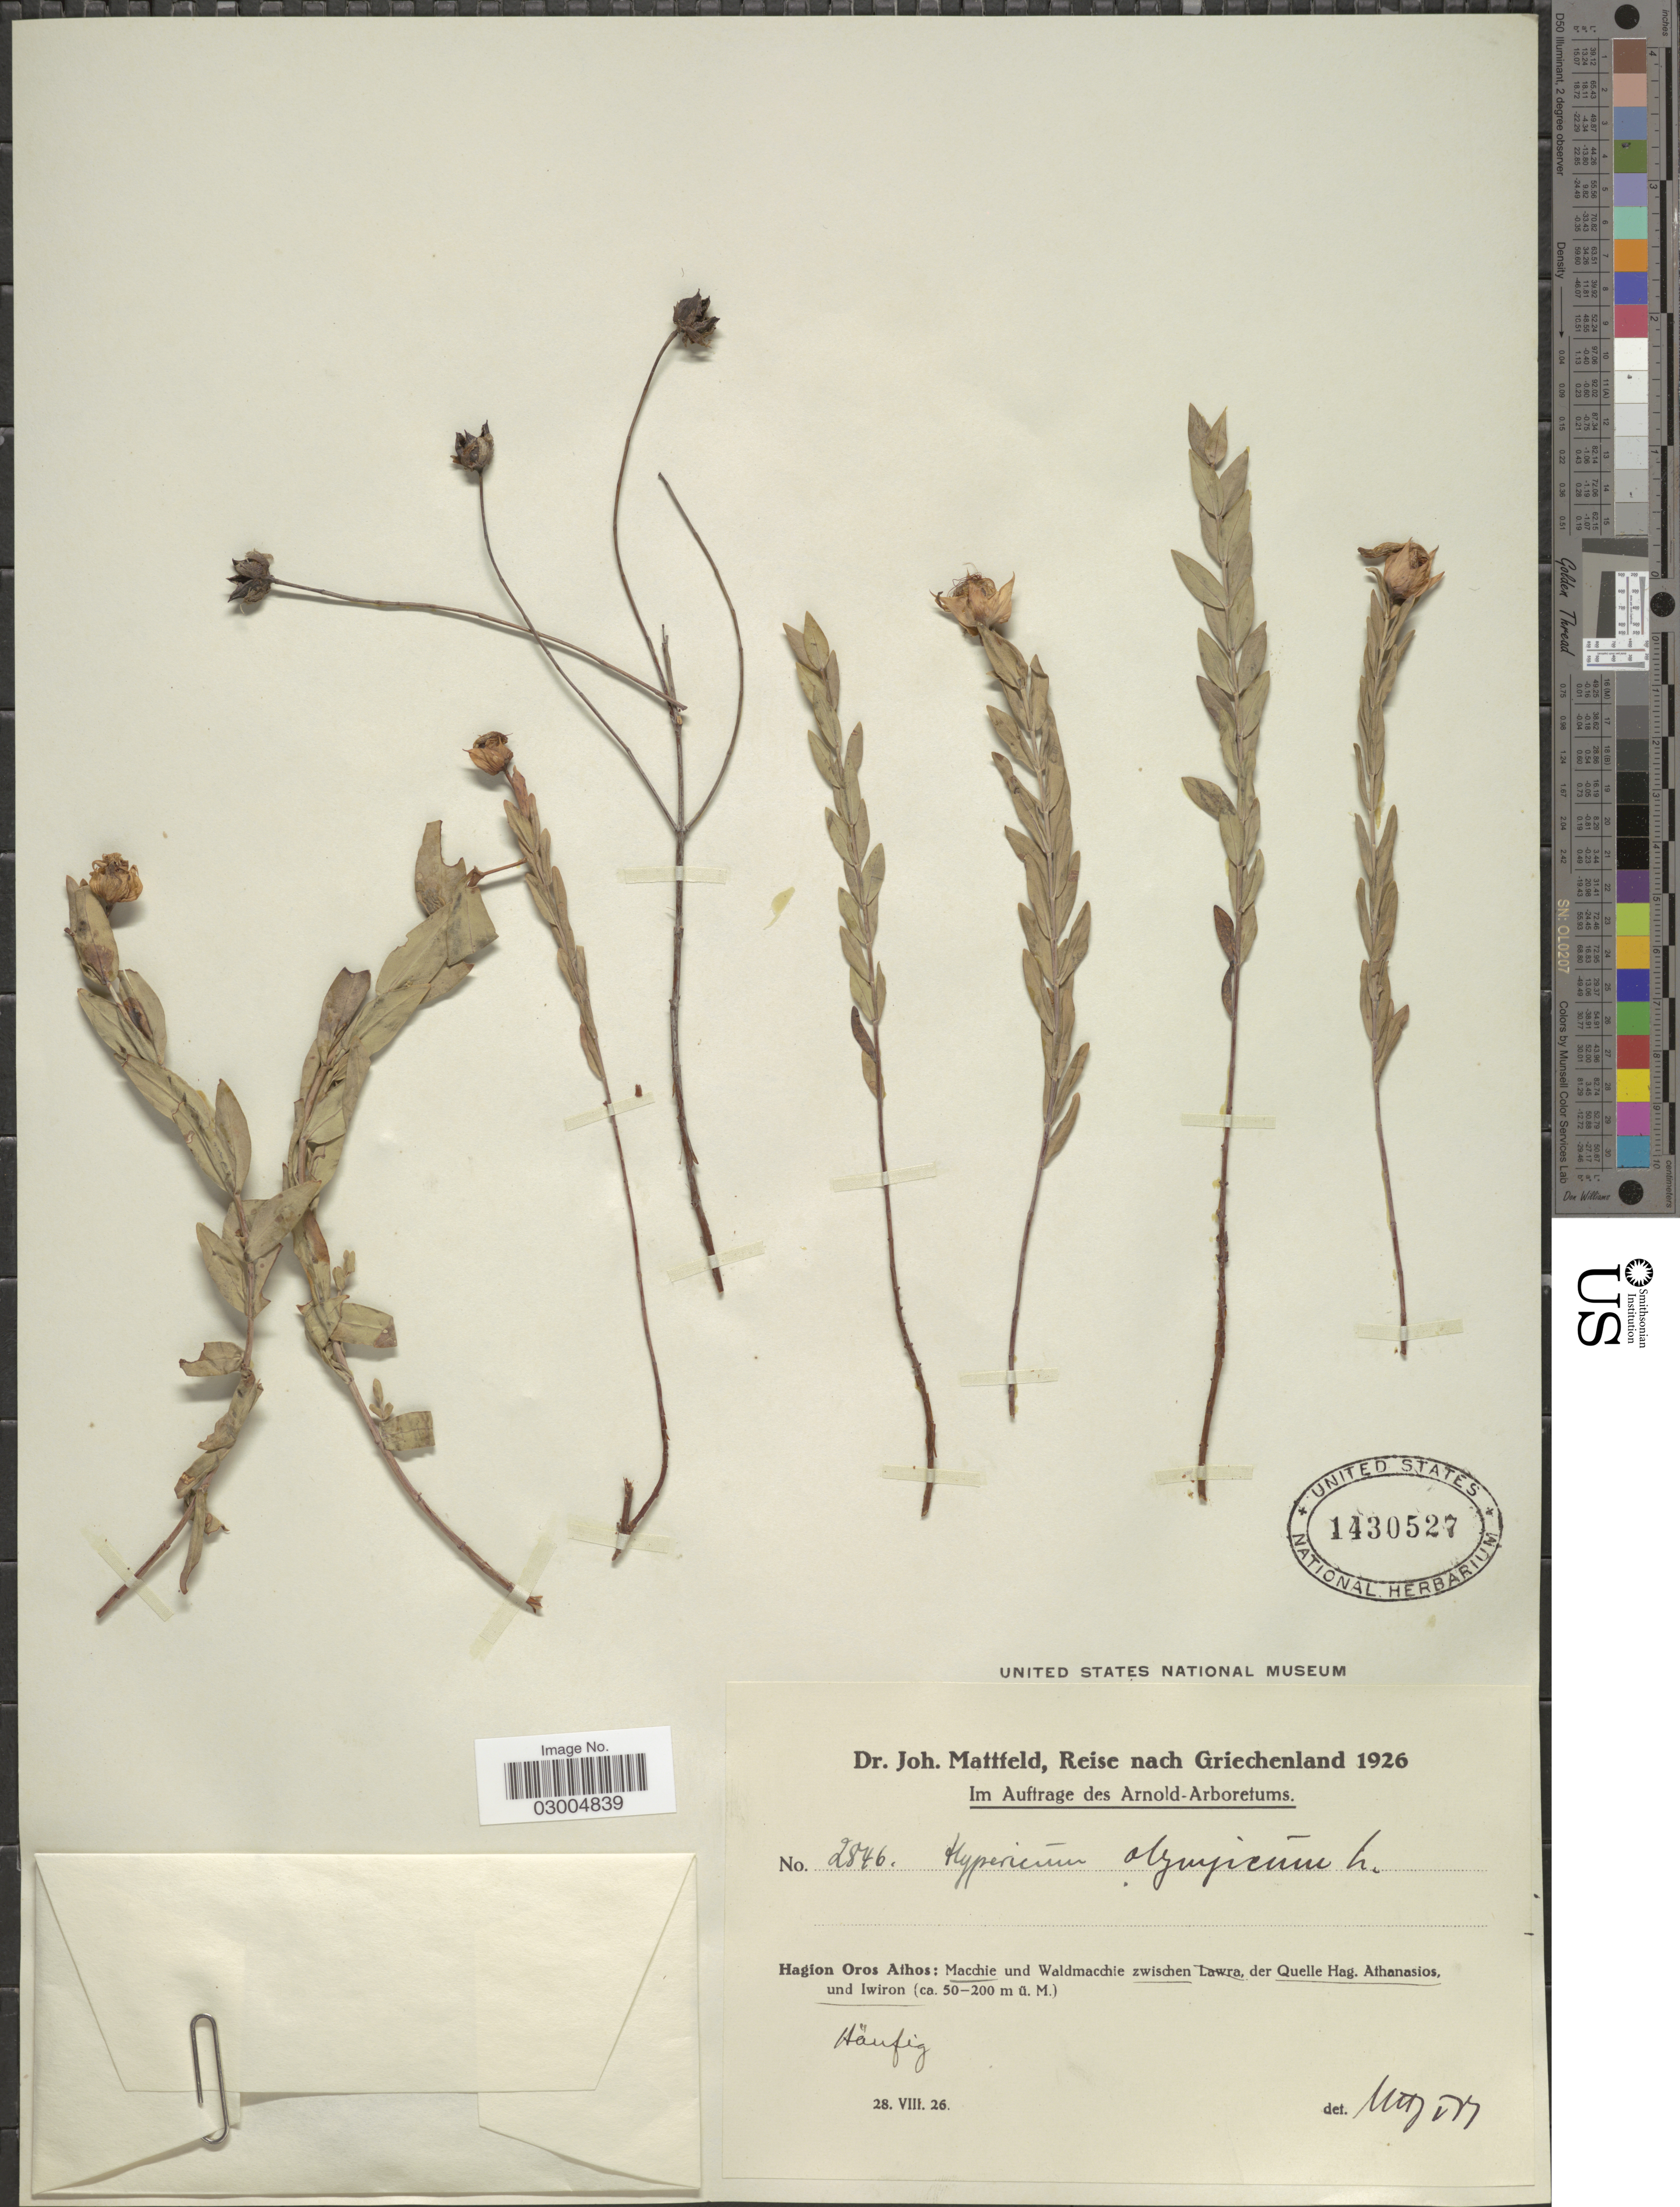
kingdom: Plantae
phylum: Tracheophyta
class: Magnoliopsida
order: Malpighiales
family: Hypericaceae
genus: Hypericum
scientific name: Hypericum olympicum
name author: L.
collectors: J. Mattfeld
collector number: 2846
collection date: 1926-03-28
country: Greece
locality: Hagion Oros Athos: Macchie und Waldmacchie zwischen, der Quelle Hag. Athanasios, und Iwiron.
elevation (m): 50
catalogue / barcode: US 1430527